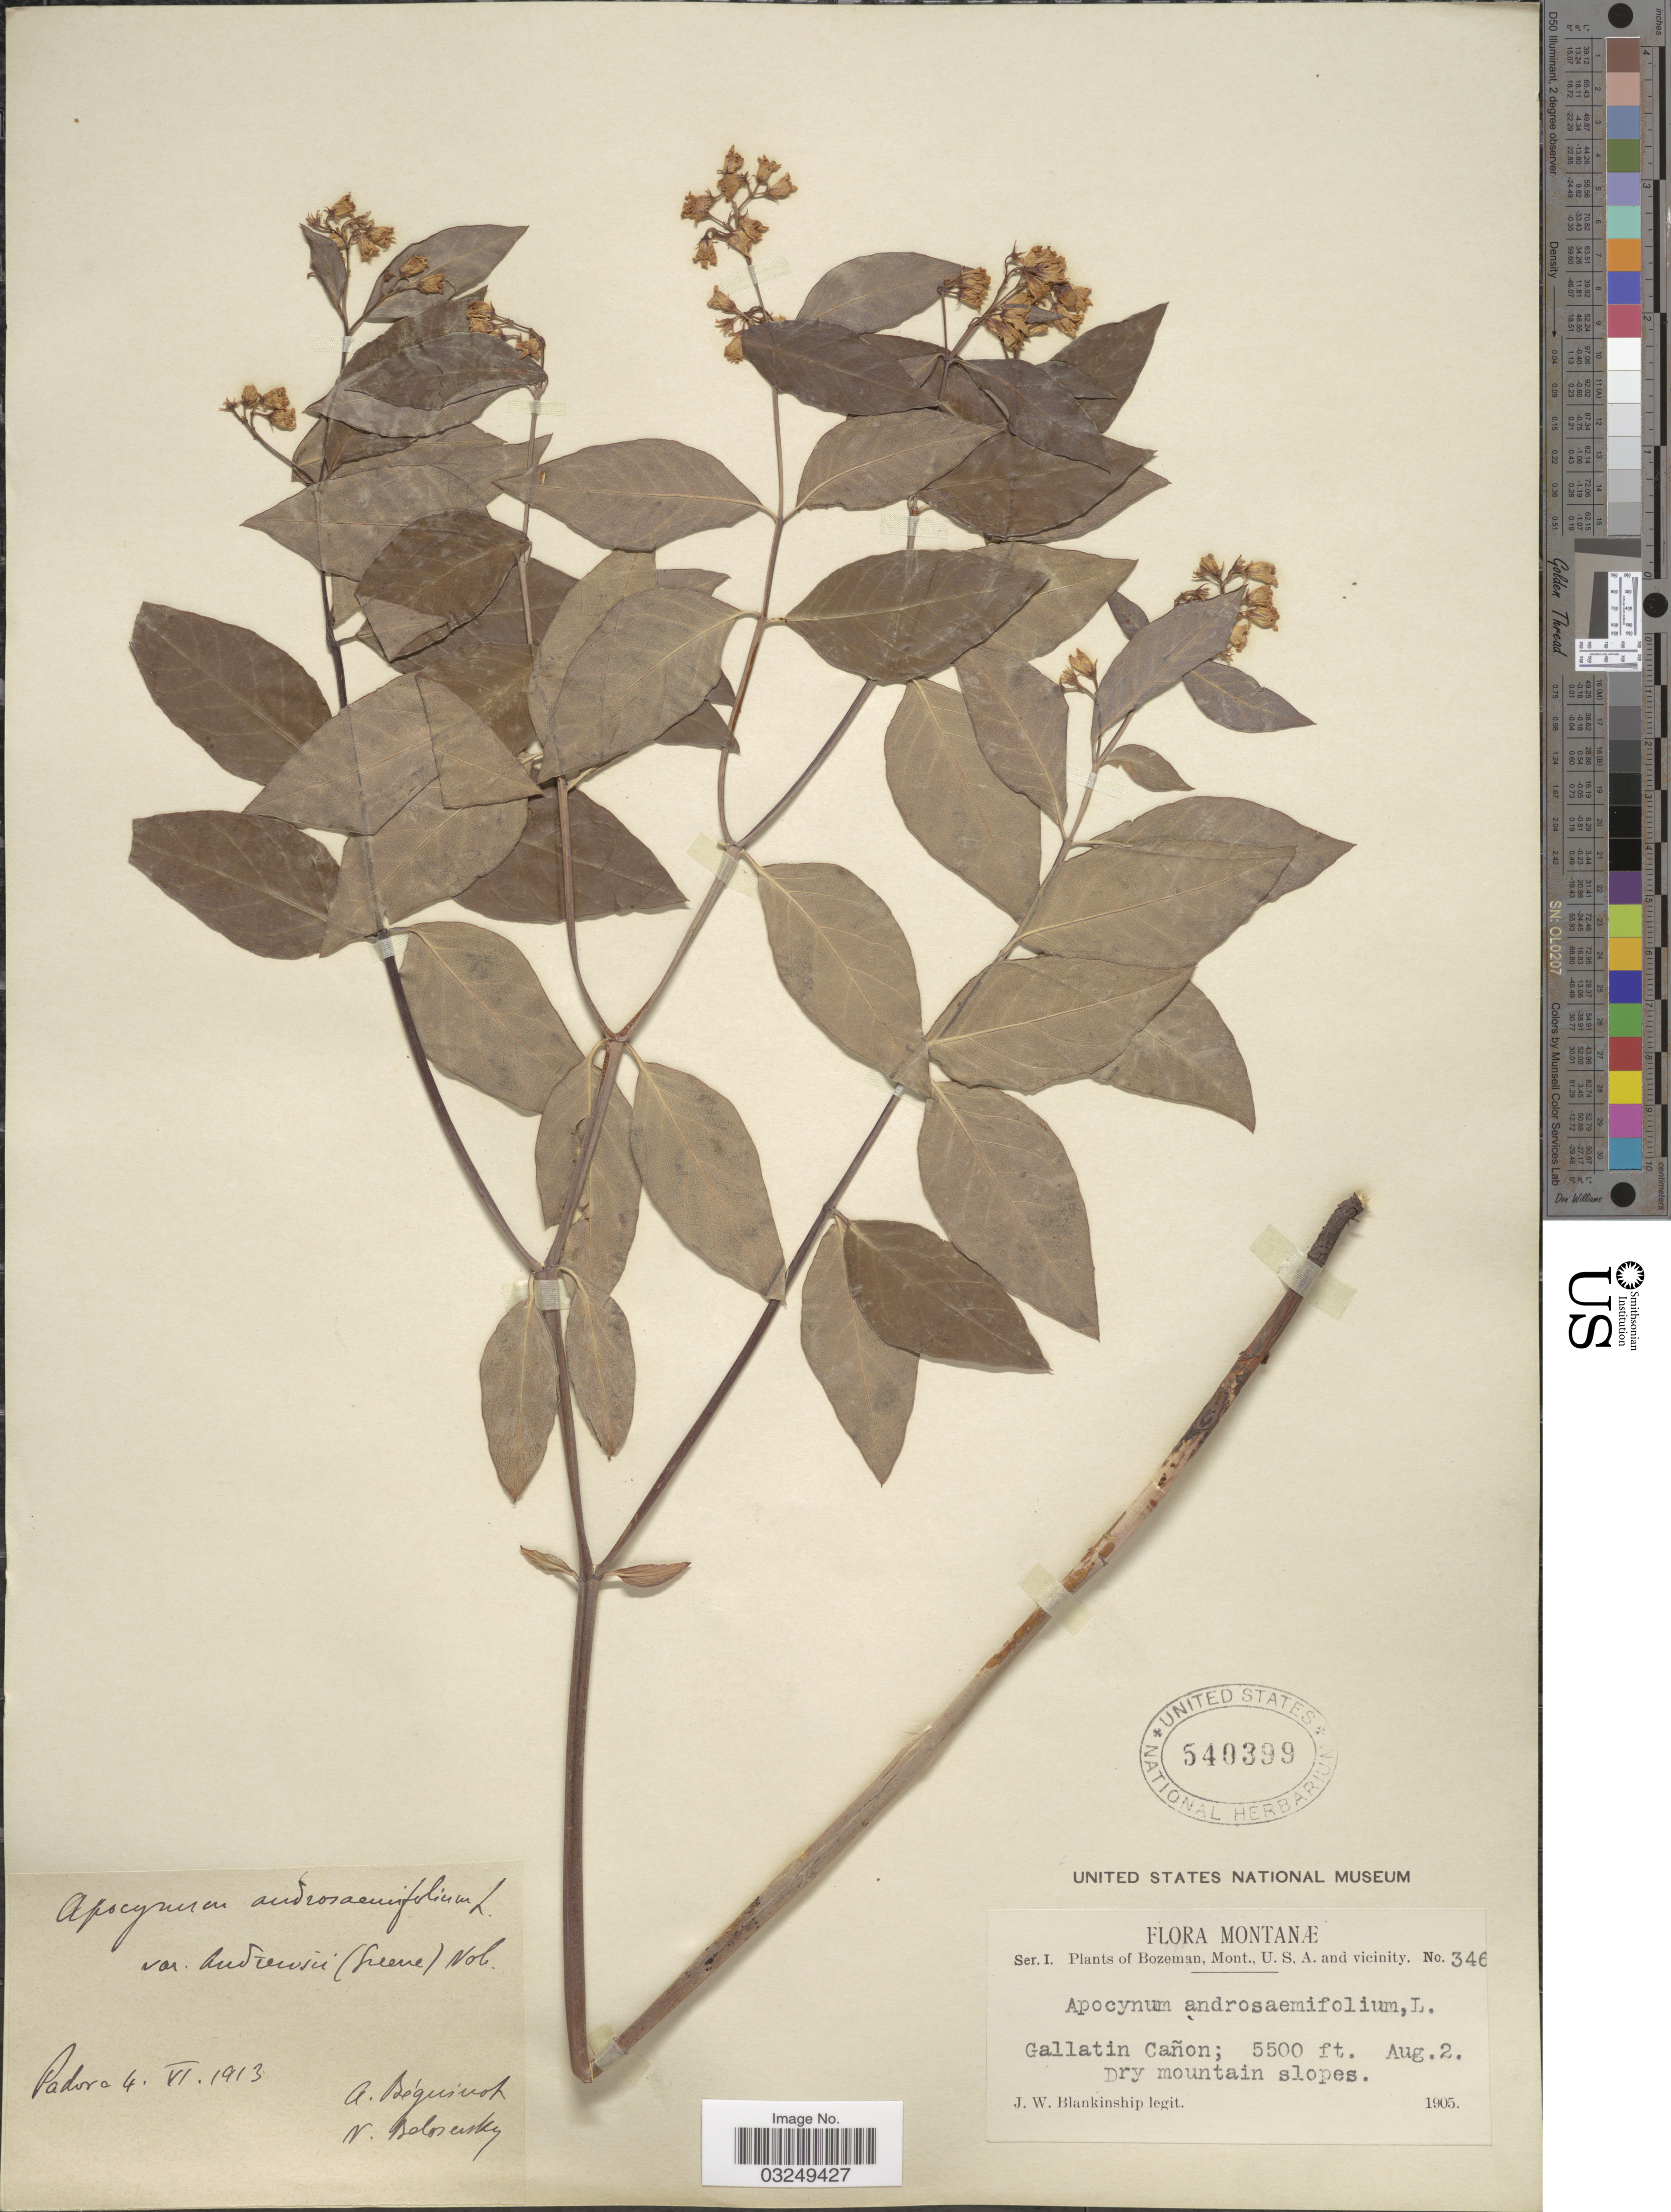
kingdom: Plantae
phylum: Tracheophyta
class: Magnoliopsida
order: Gentianales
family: Apocynaceae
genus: Apocynum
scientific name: Apocynum andrewsii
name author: Greene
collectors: J. W. Blankinship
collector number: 346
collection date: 1905-08-02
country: United States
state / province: Montana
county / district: Gallatin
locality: Gallatin Cañon.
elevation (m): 1676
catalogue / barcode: US 540399